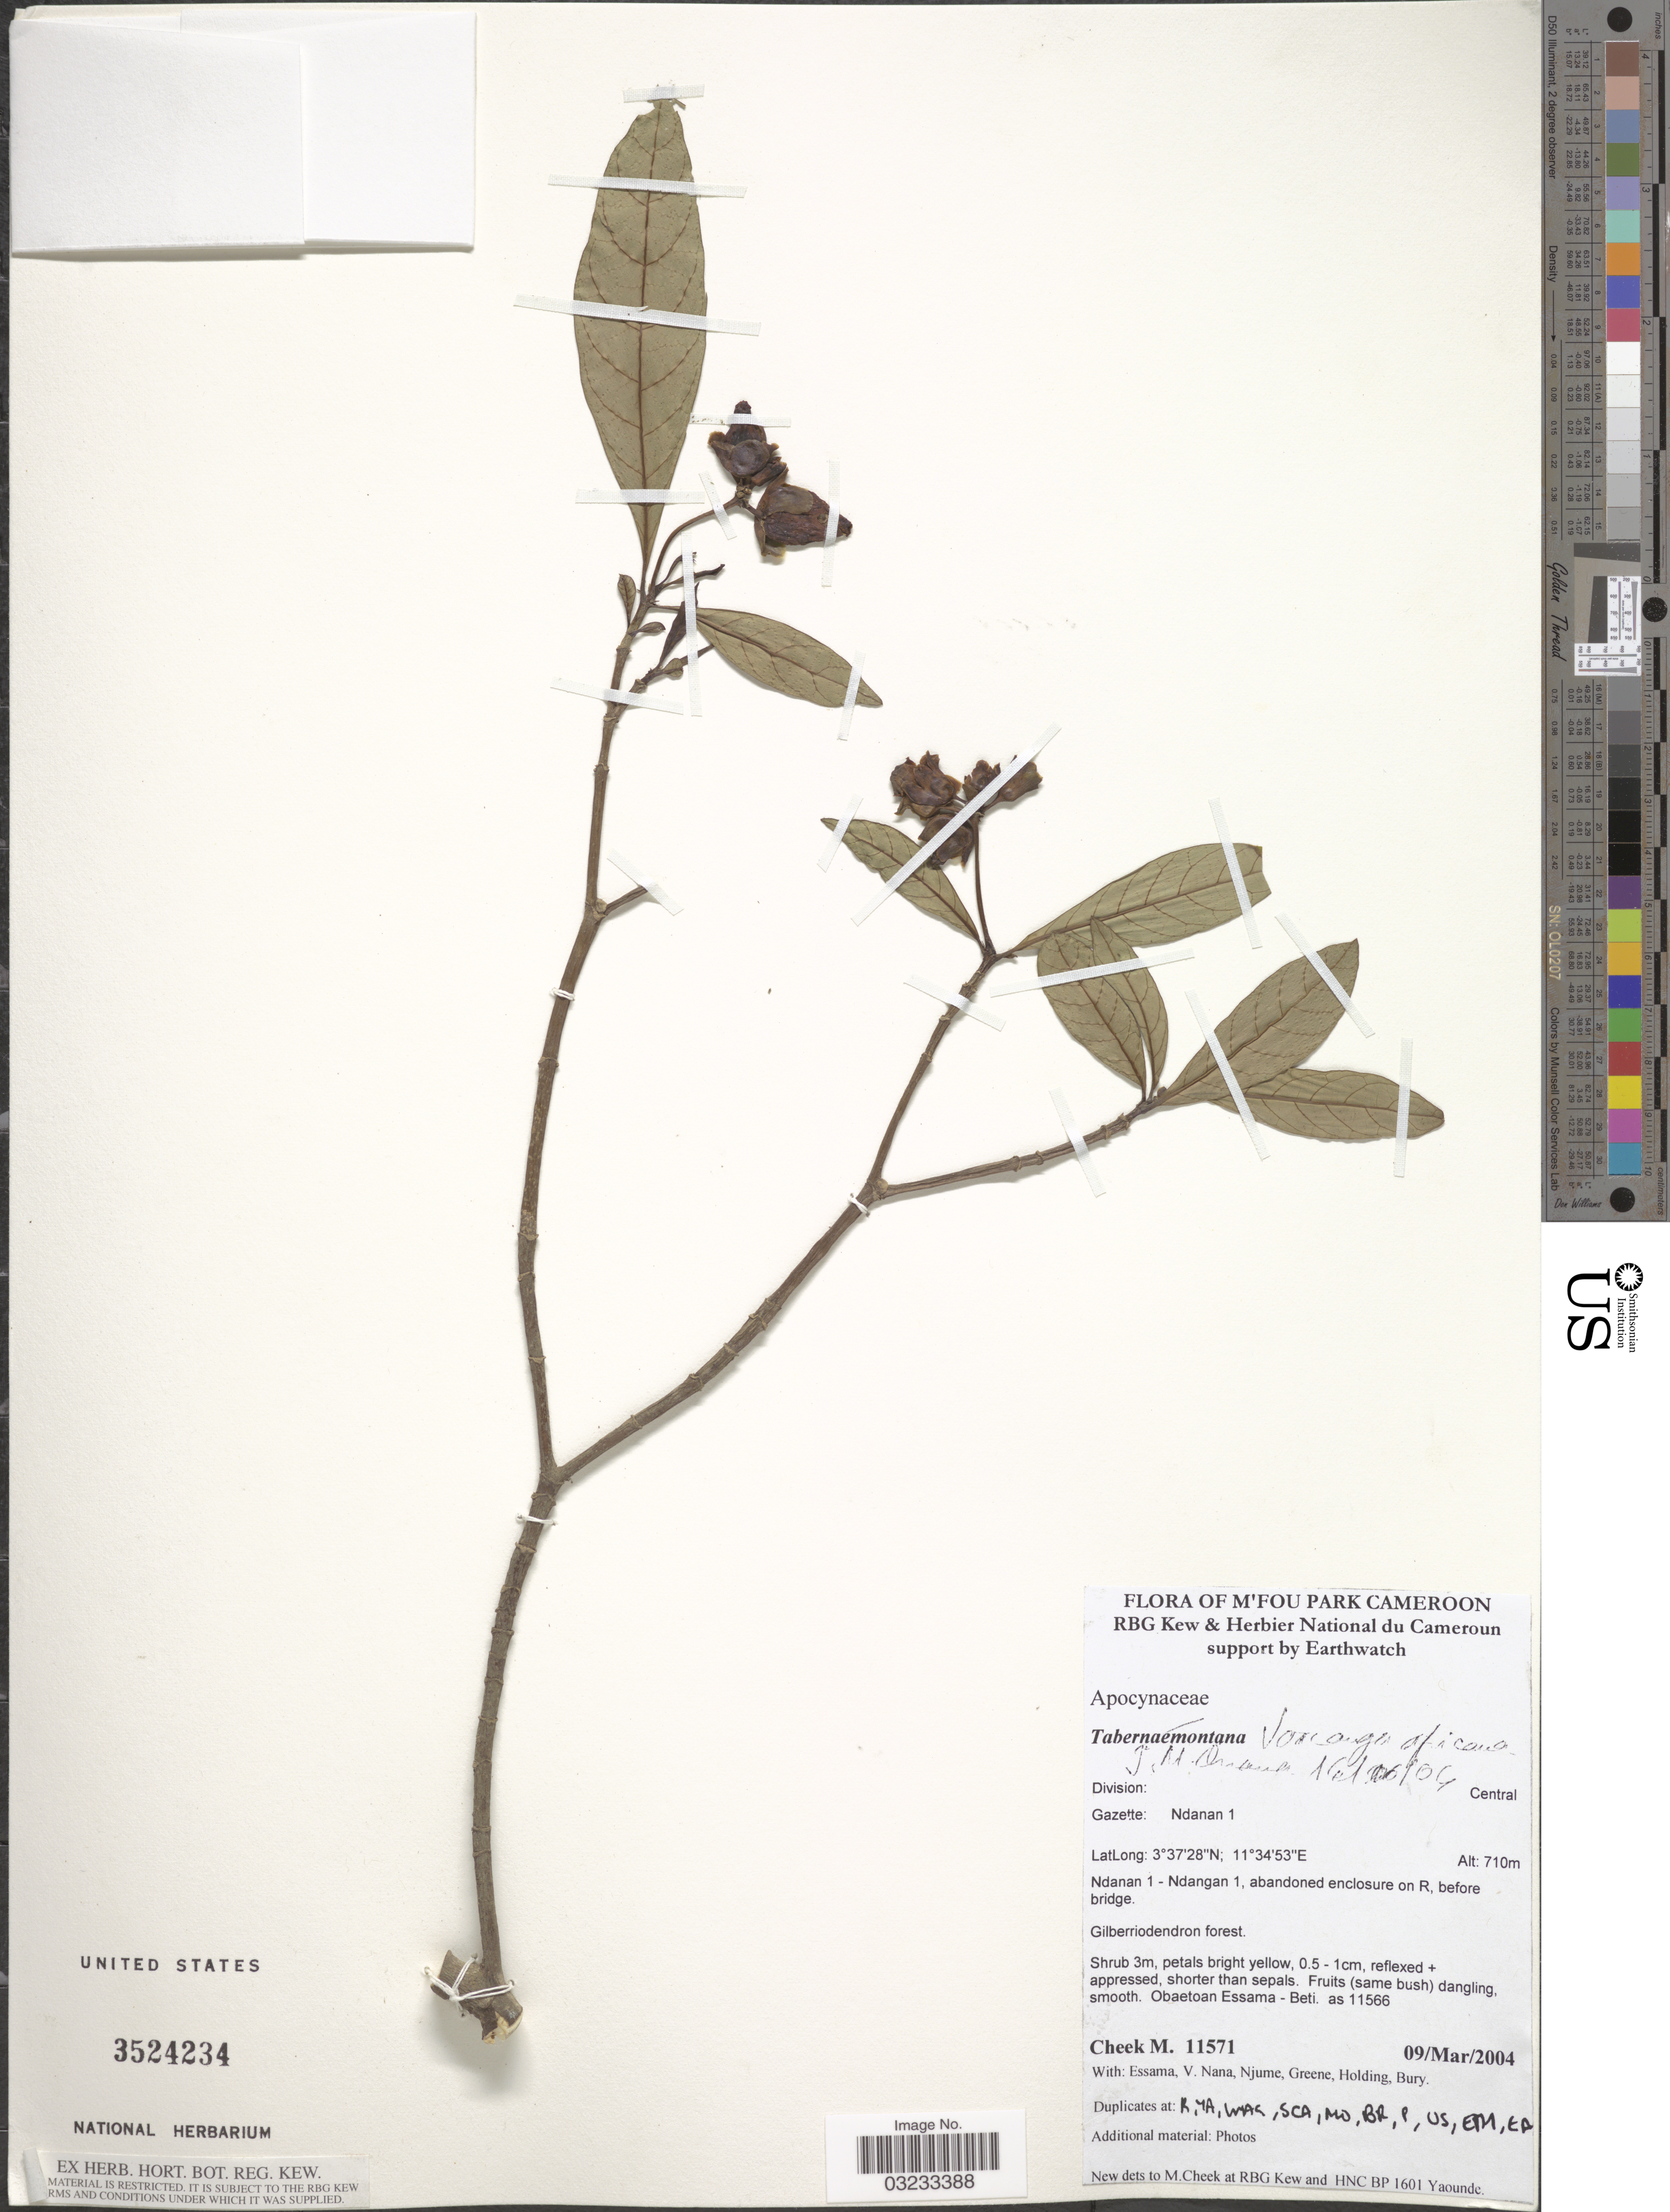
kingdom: Plantae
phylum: Tracheophyta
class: Magnoliopsida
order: Gentianales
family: Apocynaceae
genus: Voacanga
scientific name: Voacanga africana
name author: Stapf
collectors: M. Cheek, Essama, V. Nana, -- Njume & et al.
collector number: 11571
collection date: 2004-03-09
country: Cameroon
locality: M'Fou Park Cameroon, Division: Central, Gazette: Ndanan 1, Ndanan 1 - Ndangan 1, abandoned enclosure on R, before bridge.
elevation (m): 710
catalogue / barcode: US 3524234